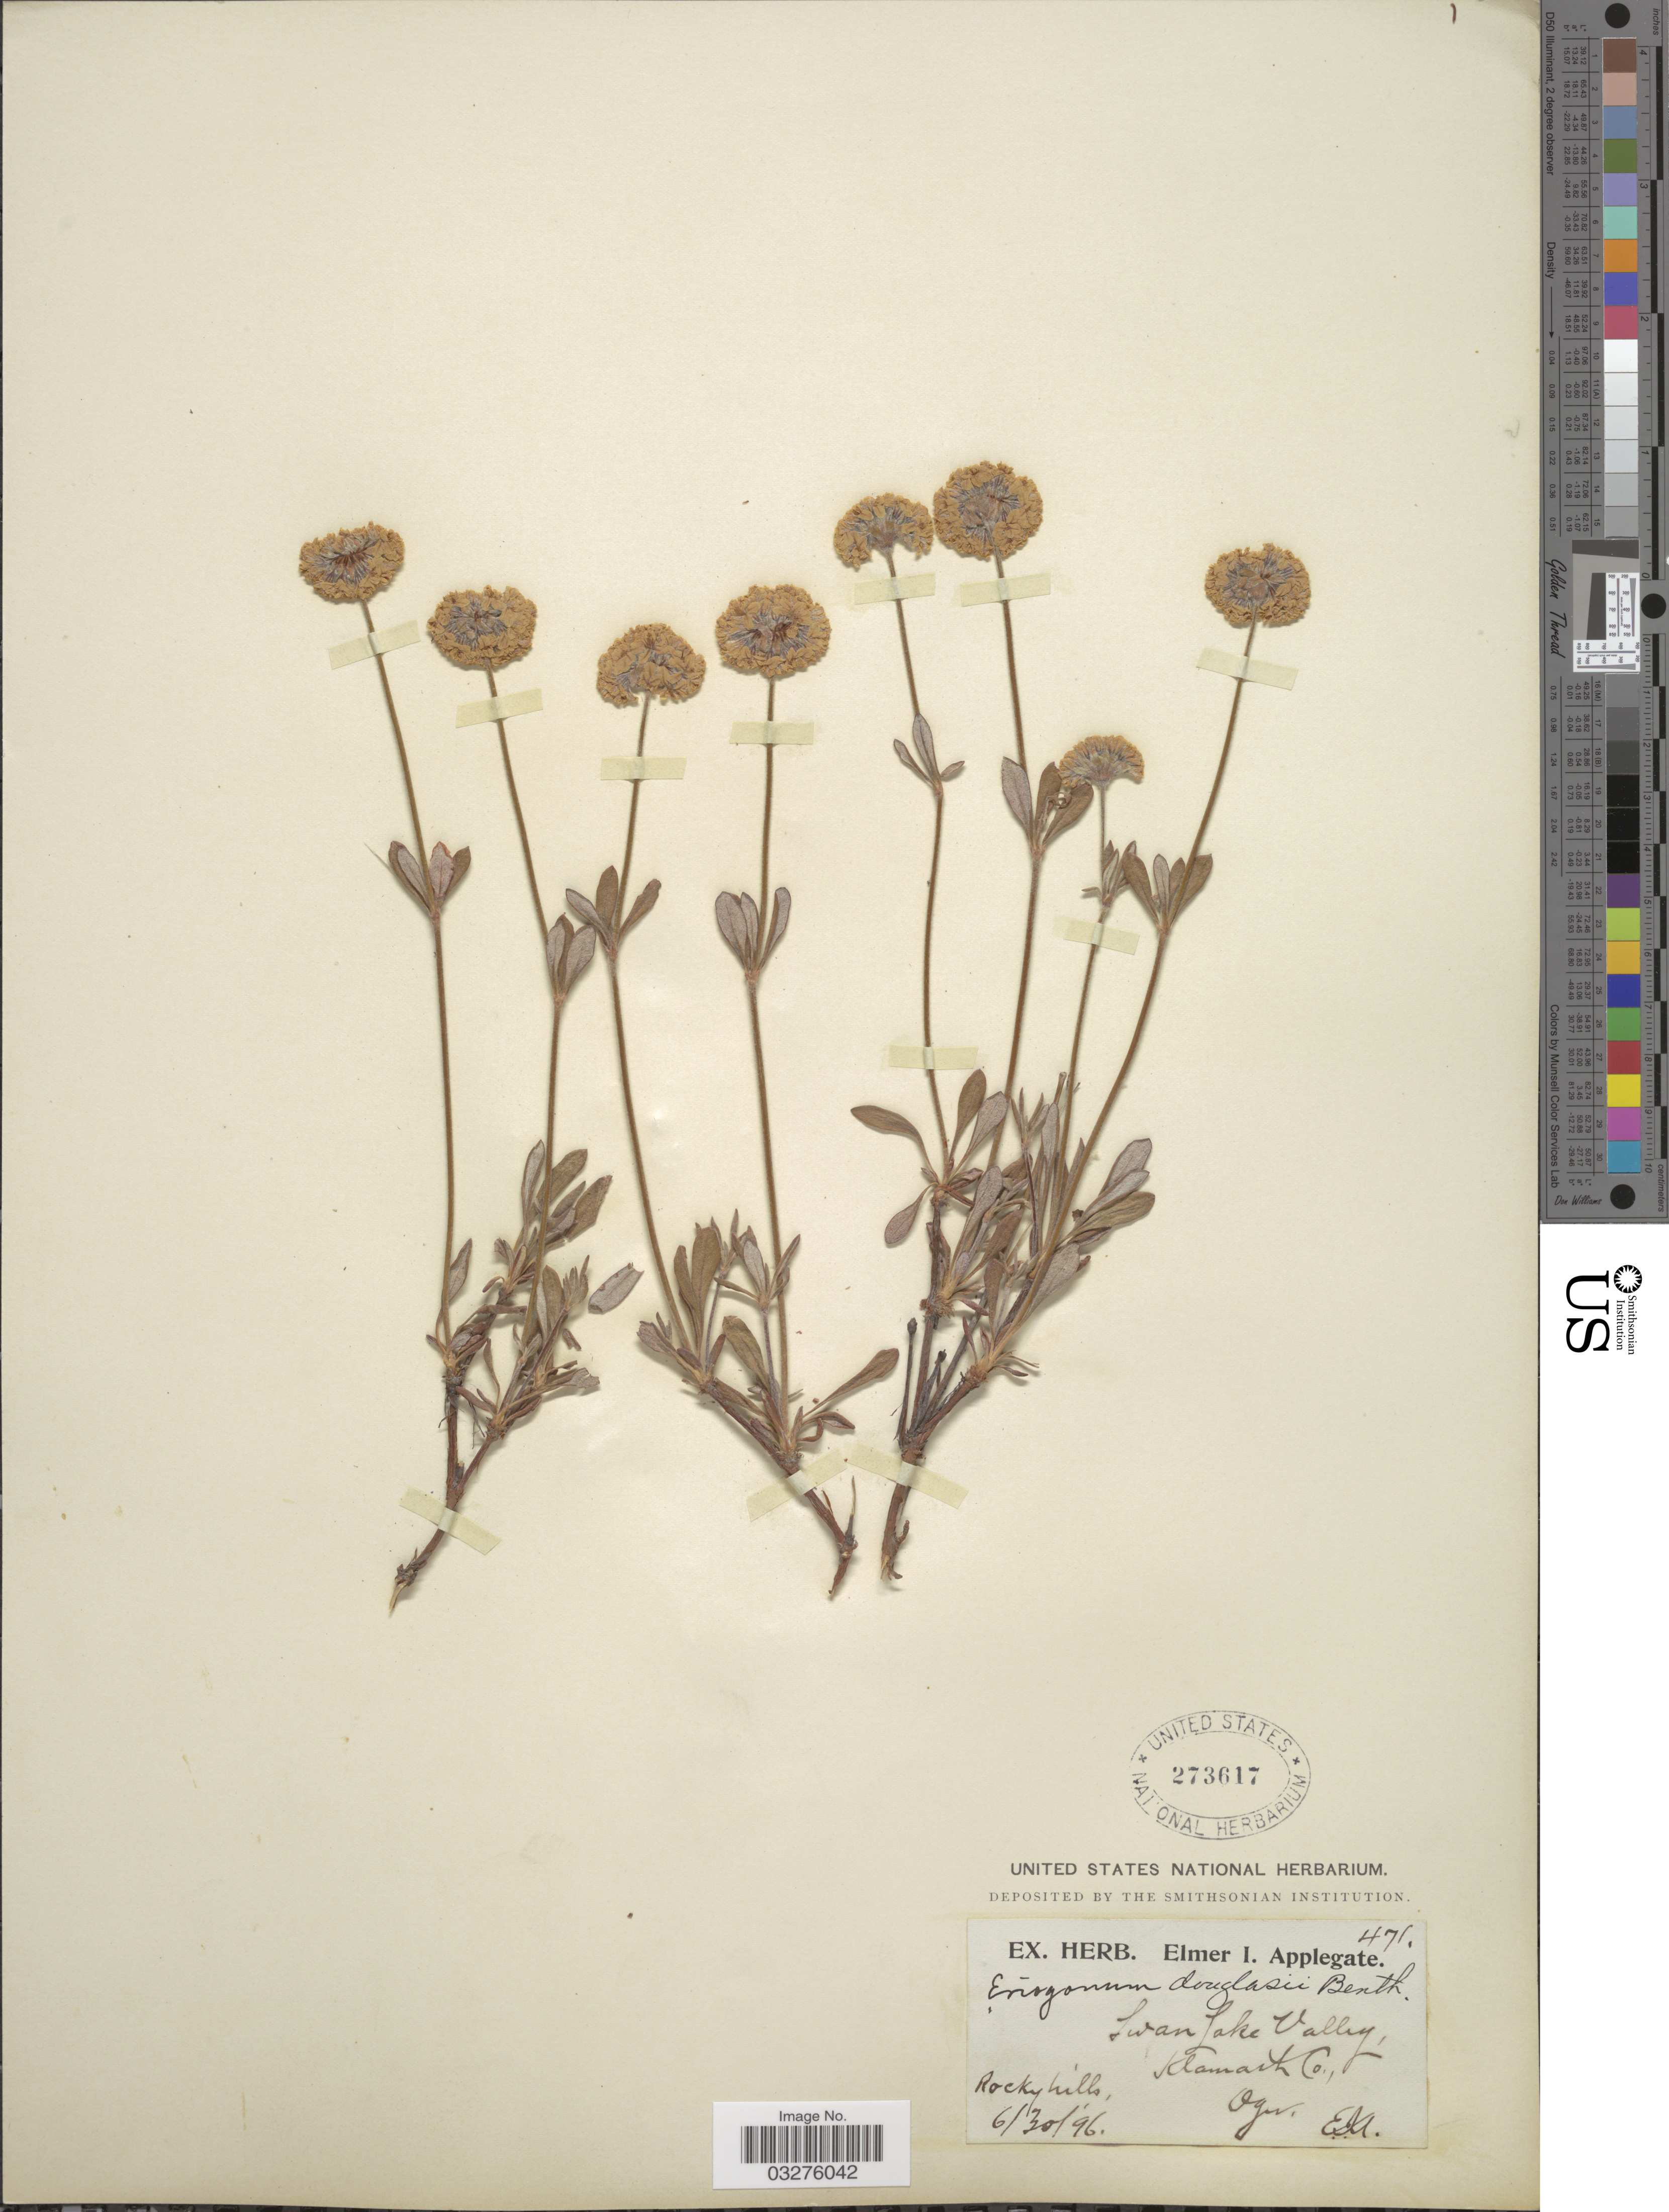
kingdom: Plantae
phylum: Tracheophyta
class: Magnoliopsida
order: Caryophyllales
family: Polygonaceae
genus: Eriogonum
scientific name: Eriogonum douglasii var. douglasii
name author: Benth.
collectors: E. I. Applegate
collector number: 471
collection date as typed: Transcribed d/m/y: 30/6/96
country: United States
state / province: Oregon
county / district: Klamath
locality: Swan Lake Valley, Klamath Co., Rocky hills.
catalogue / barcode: US 273617